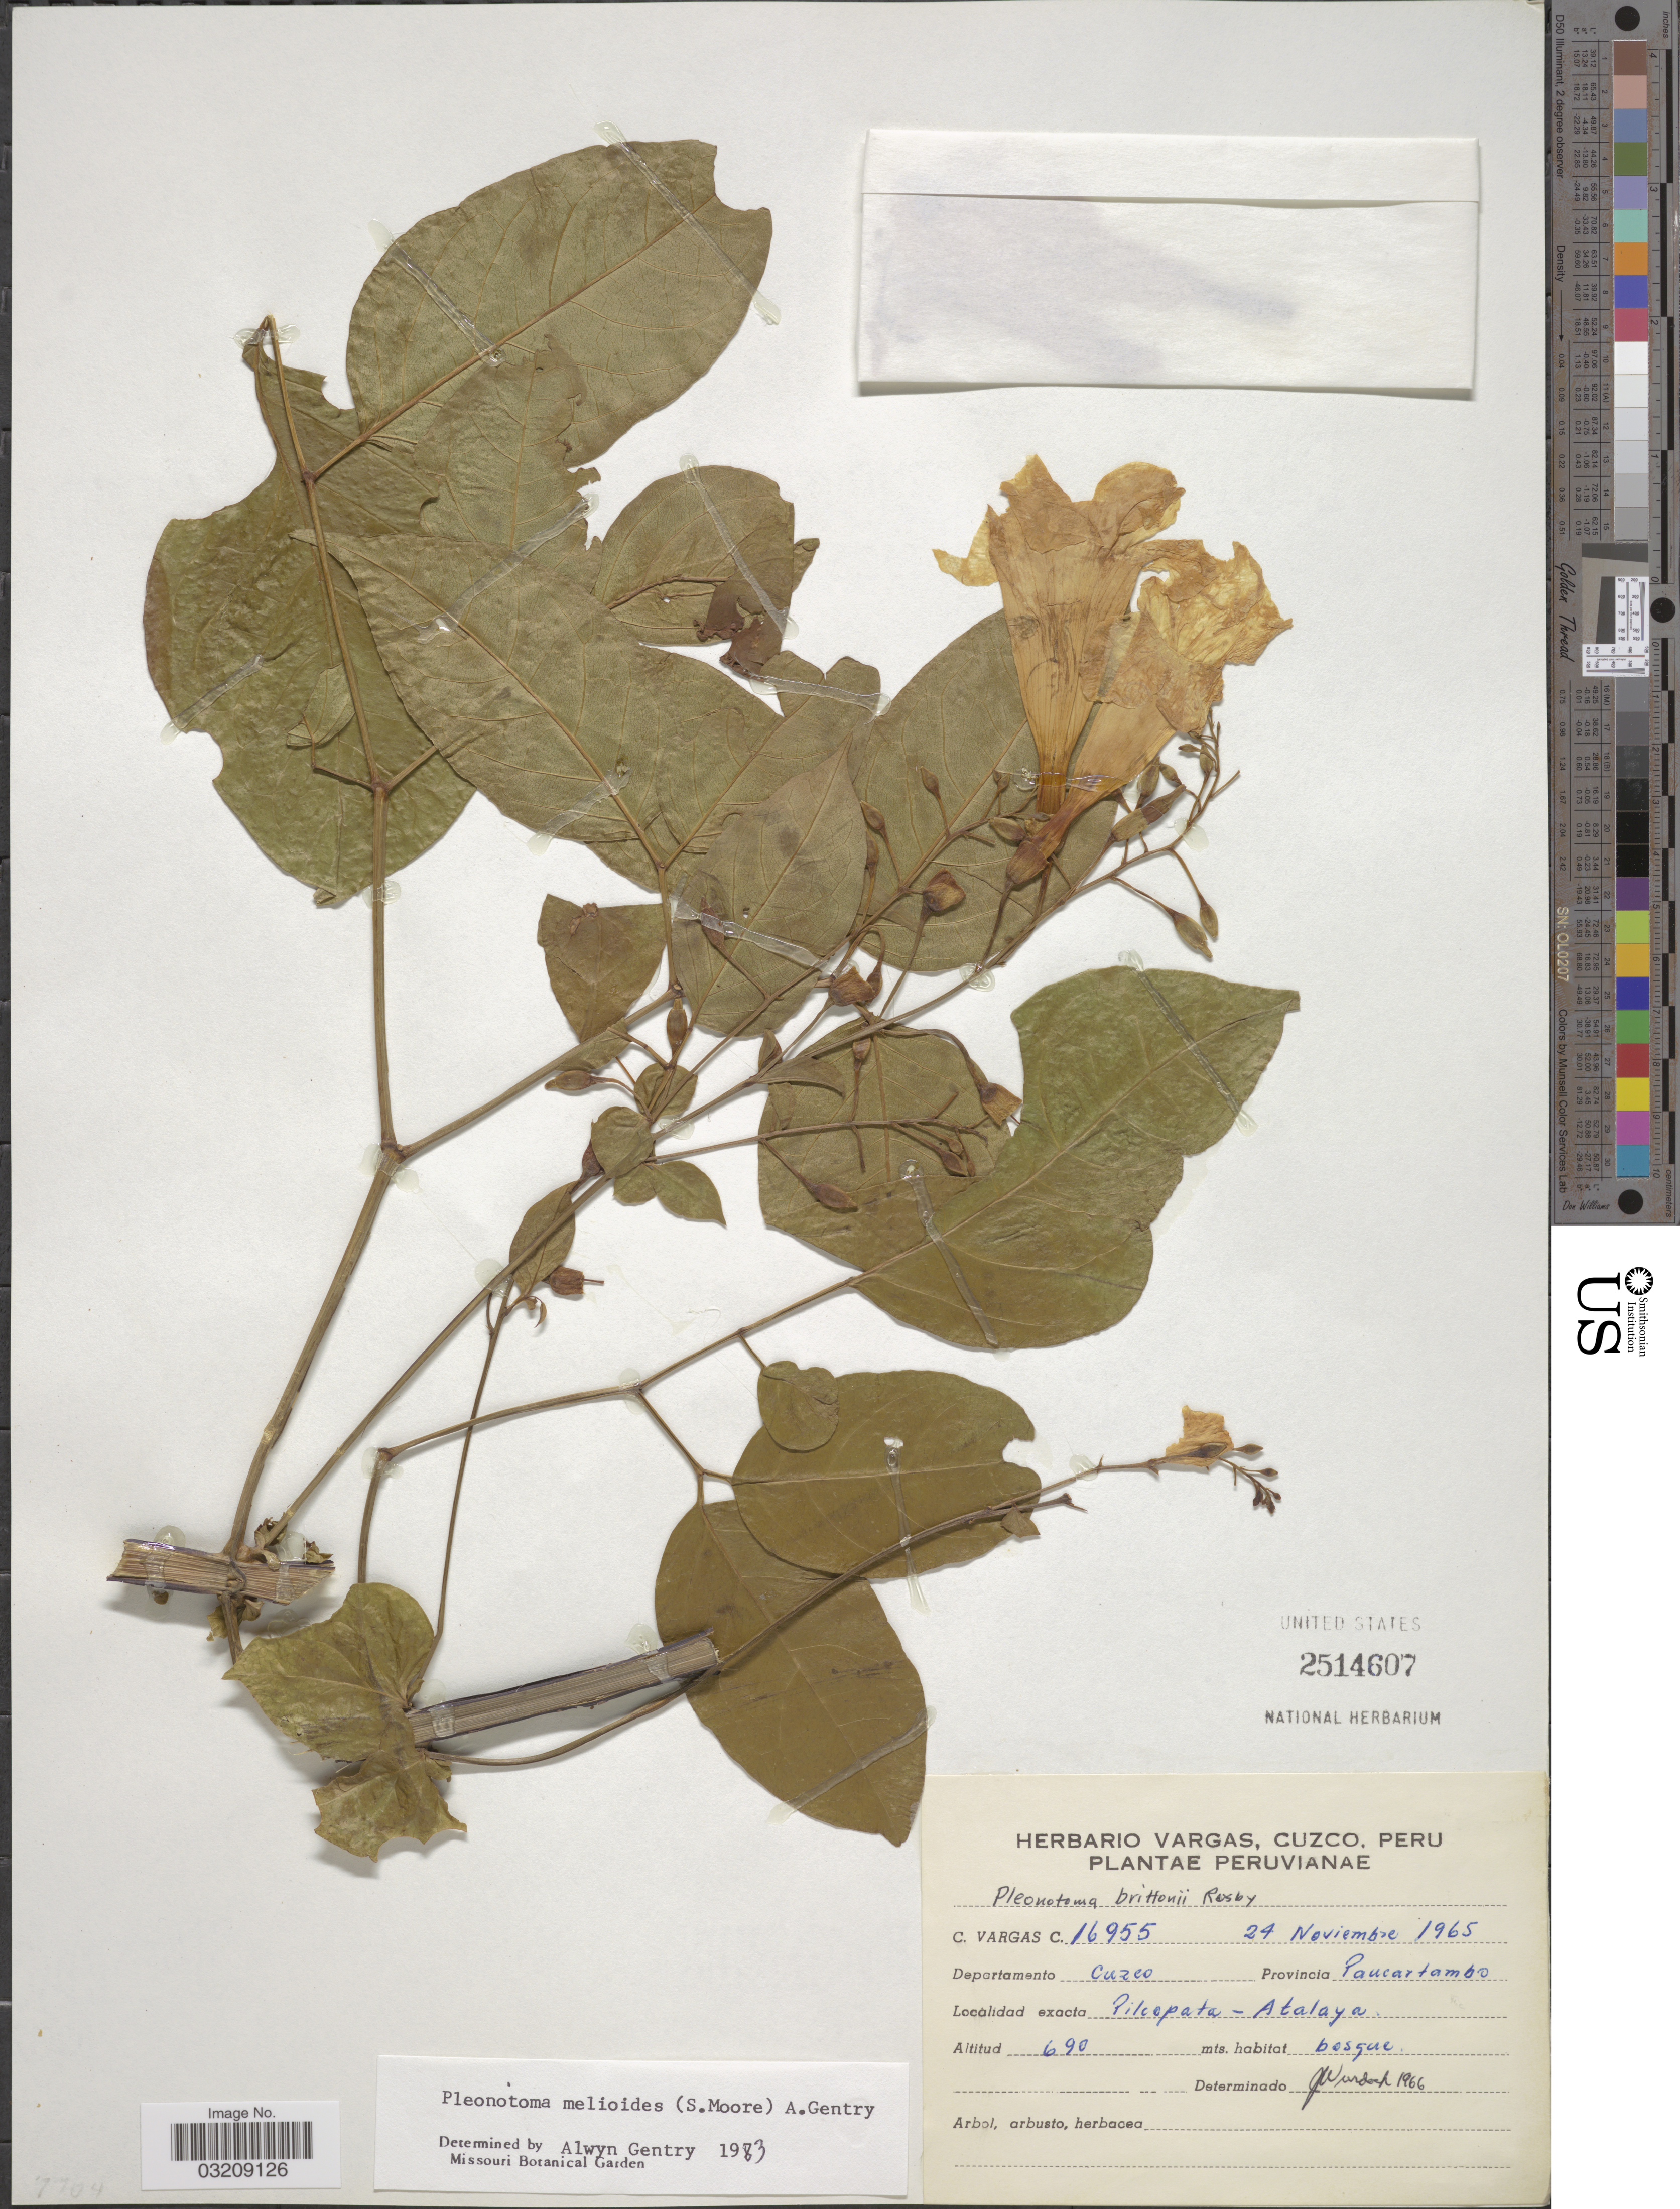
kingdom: Plantae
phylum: Tracheophyta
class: Magnoliopsida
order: Lamiales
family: Bignoniaceae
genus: Pleonotoma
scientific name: Pleonotoma melioides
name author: (S. Moore) A.H. Gentry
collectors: C. Vargas Calderón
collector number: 16955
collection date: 1965-11-24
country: Peru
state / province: Cusco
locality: Departamento Cuzco. Provincia Paucartambo. Pilcopata - Atalaya.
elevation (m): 690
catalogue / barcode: US 2514607